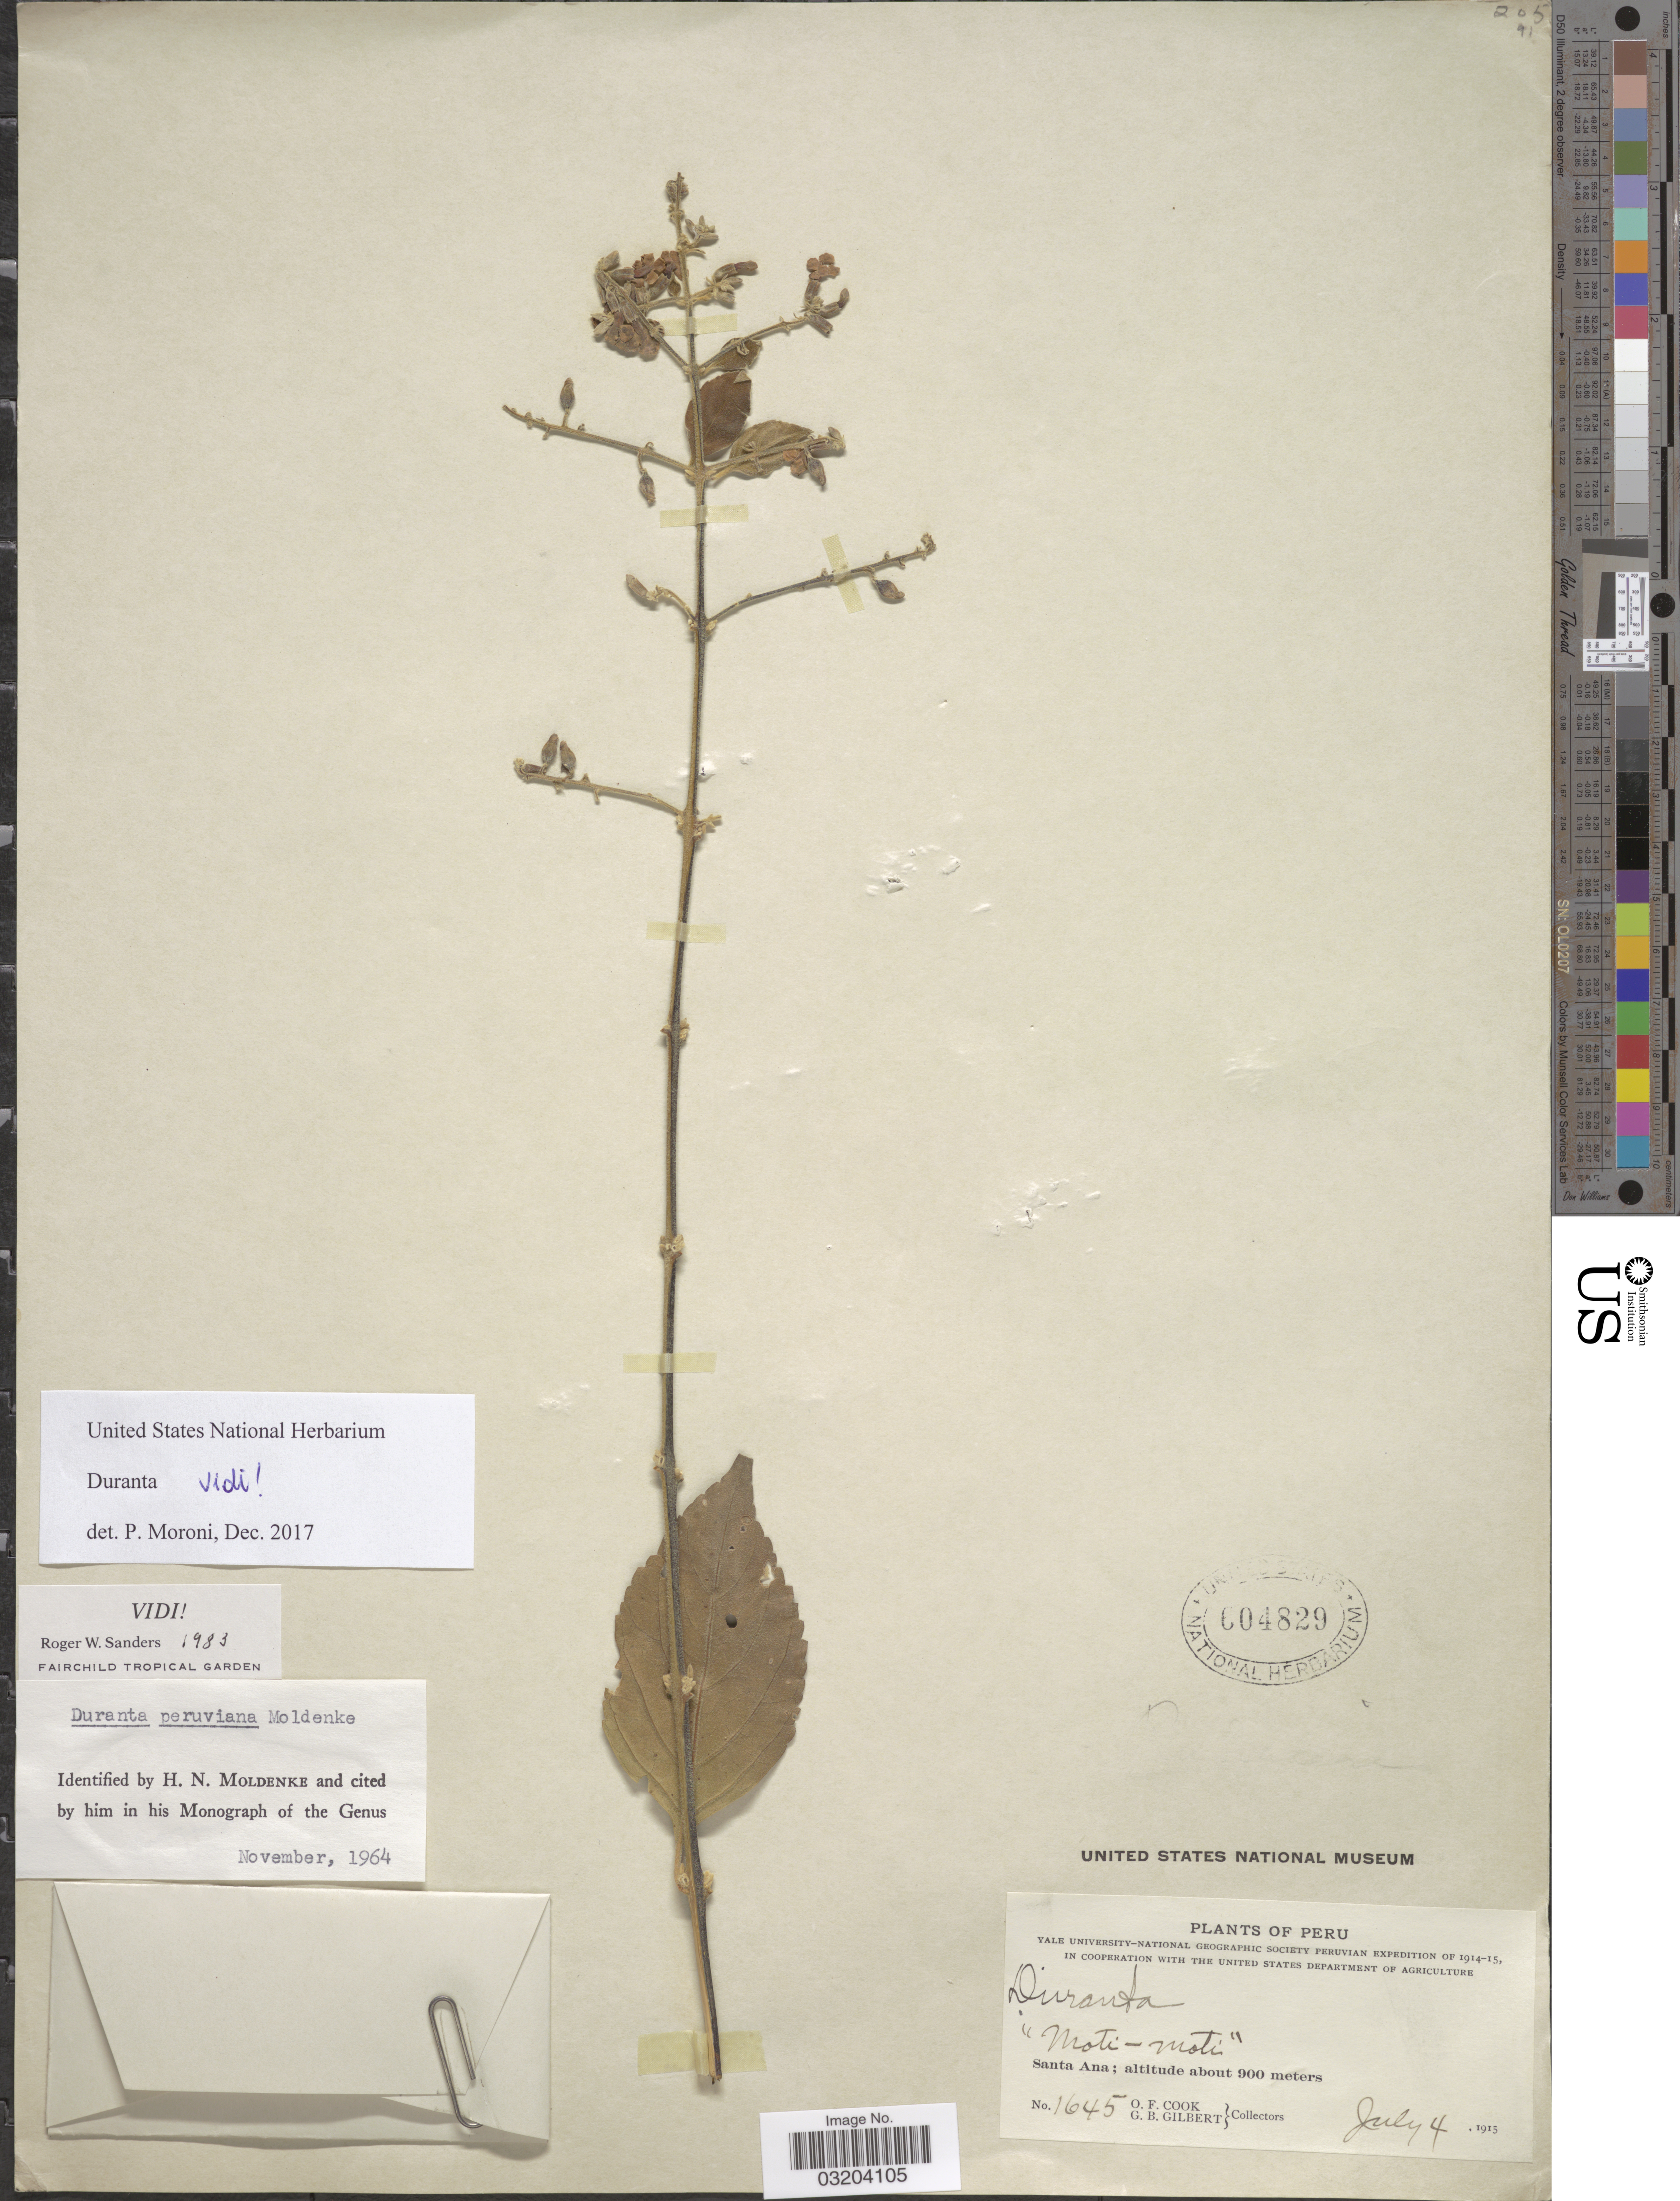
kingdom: Plantae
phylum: Tracheophyta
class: Magnoliopsida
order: Lamiales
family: Verbenaceae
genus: Duranta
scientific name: Duranta peruviana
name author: Moldenke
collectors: O. F. Cook & G. B. Gilbert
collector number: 1645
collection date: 1915-07-04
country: Peru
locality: Santa Ana.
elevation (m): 900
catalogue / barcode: US 604829